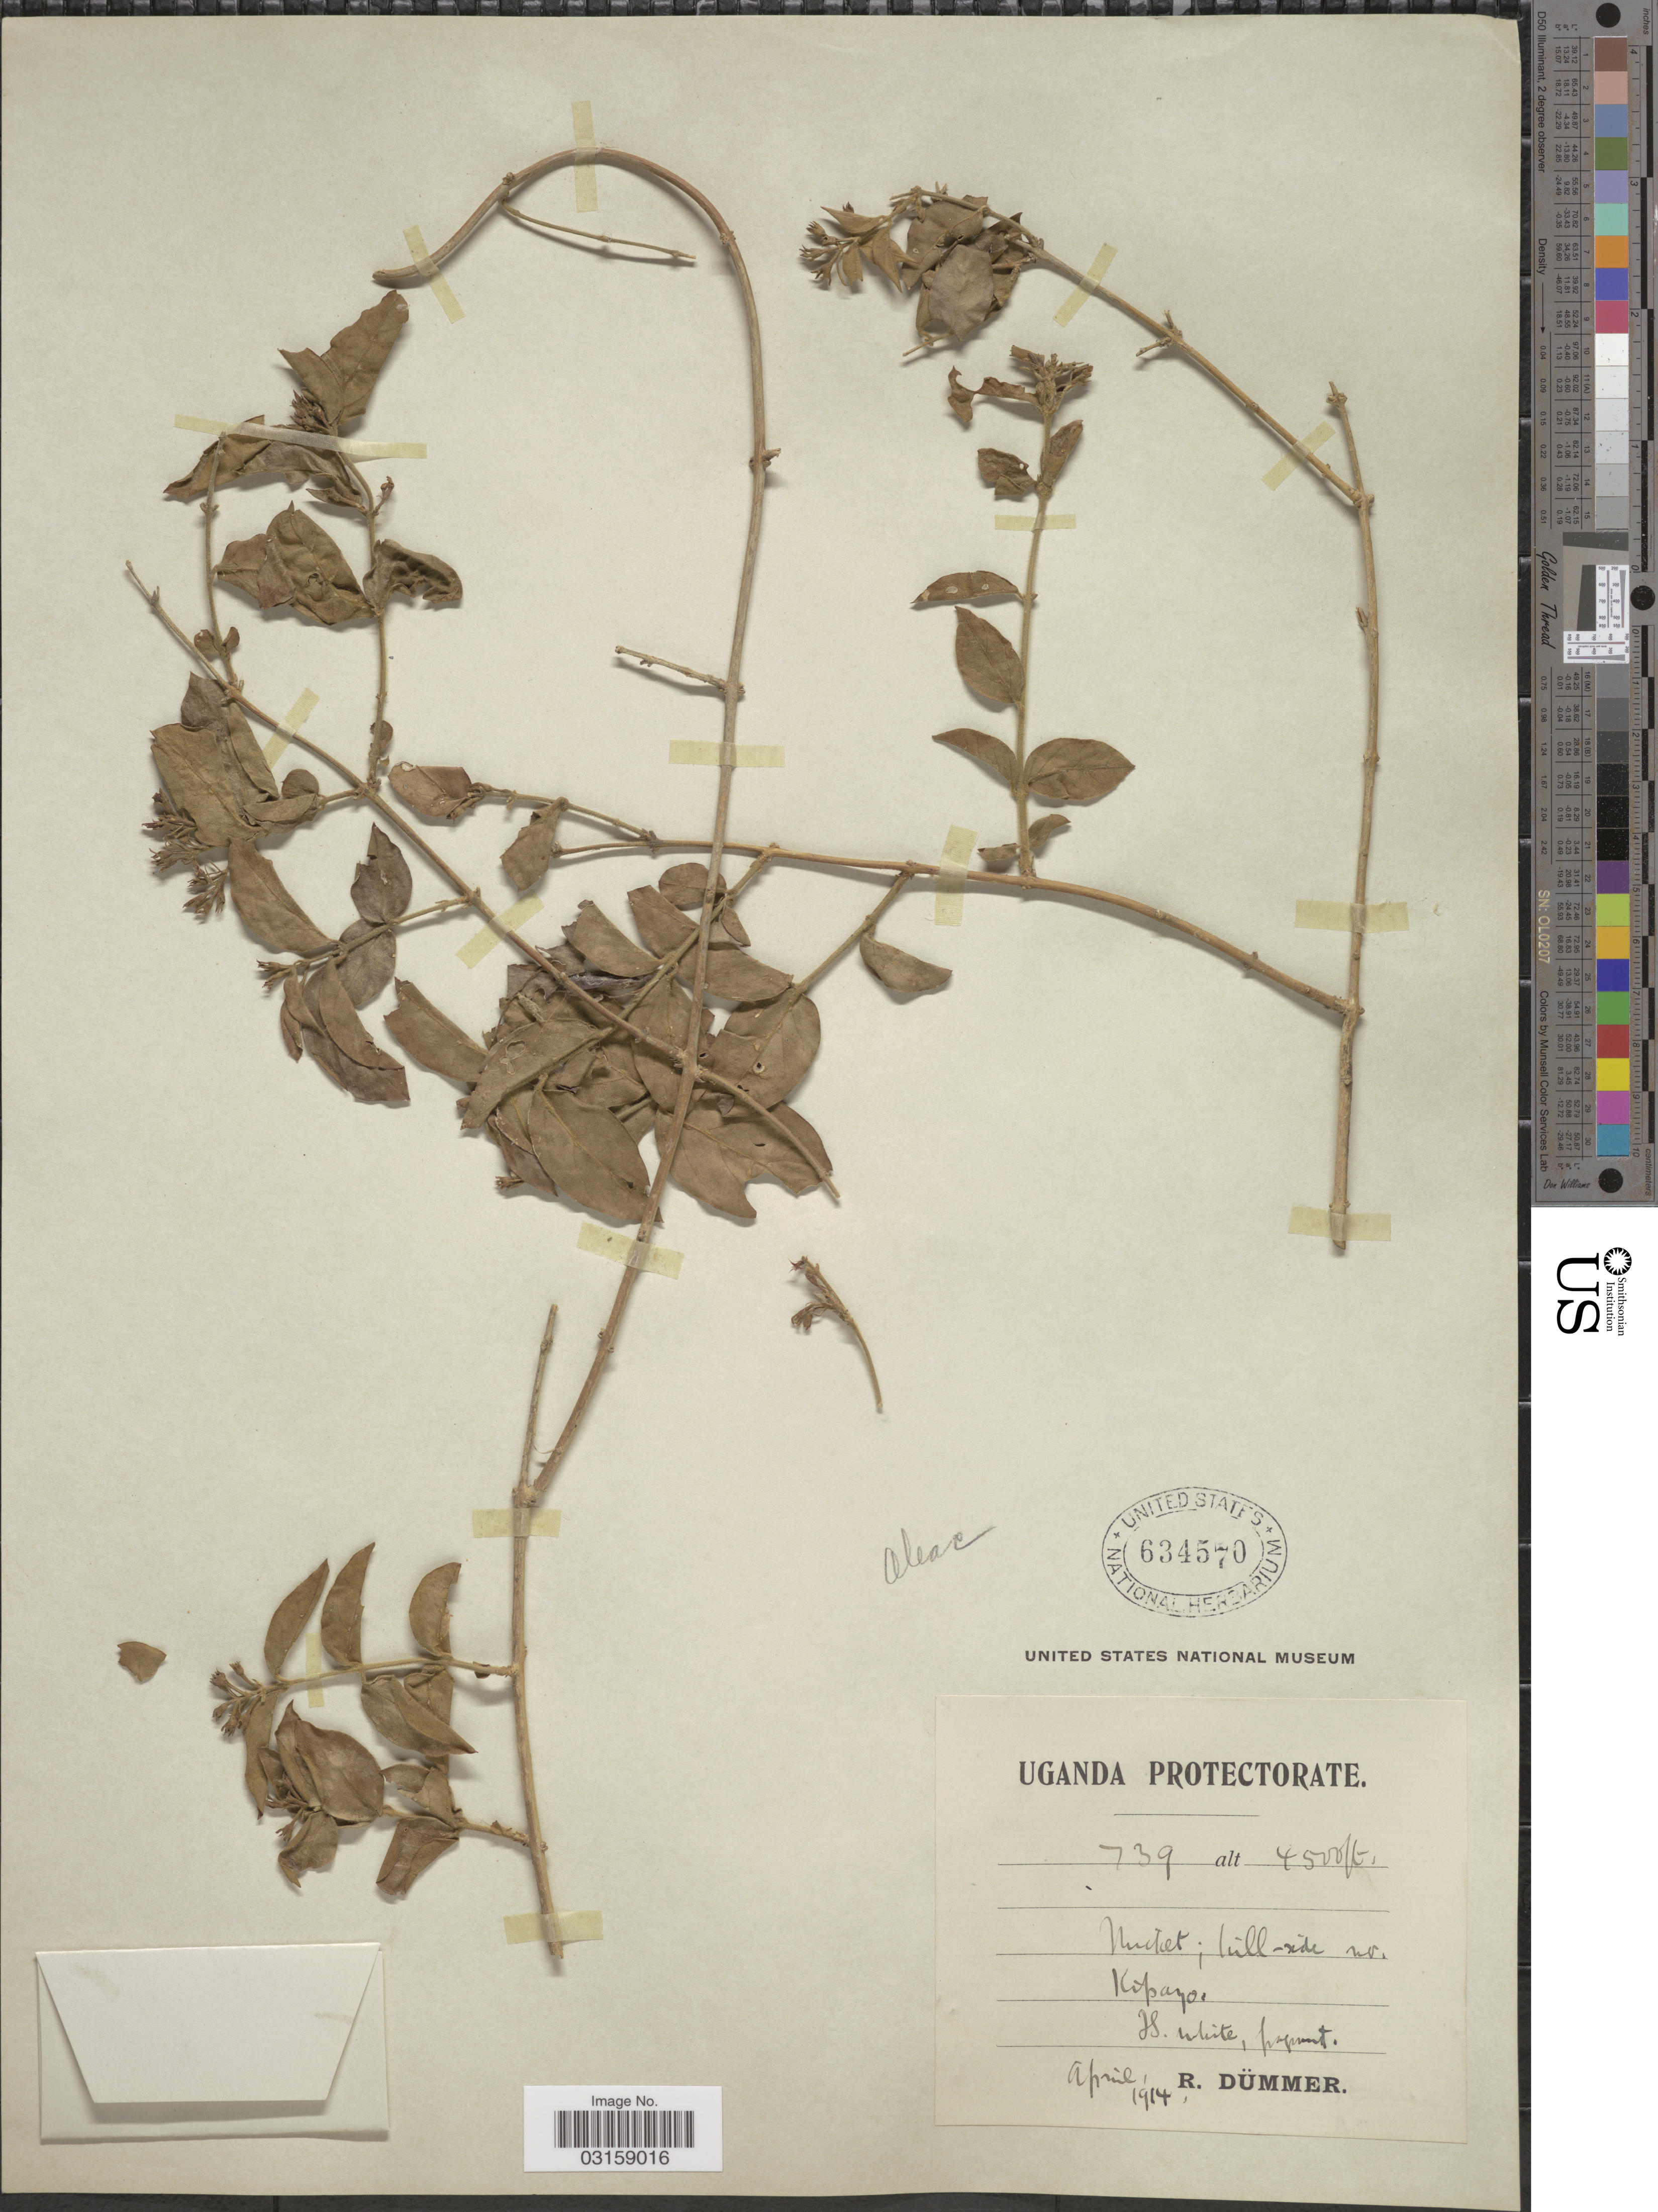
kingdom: Plantae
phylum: Tracheophyta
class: Magnoliopsida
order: Lamiales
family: Oleaceae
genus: Jasminum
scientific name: Jasminum sp.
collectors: R. A. Dümmer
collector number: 739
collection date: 1914-04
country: Uganda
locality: Uganda Protectorate. Thicket; hillside nr. Kipayo.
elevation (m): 1372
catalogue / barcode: US 634570